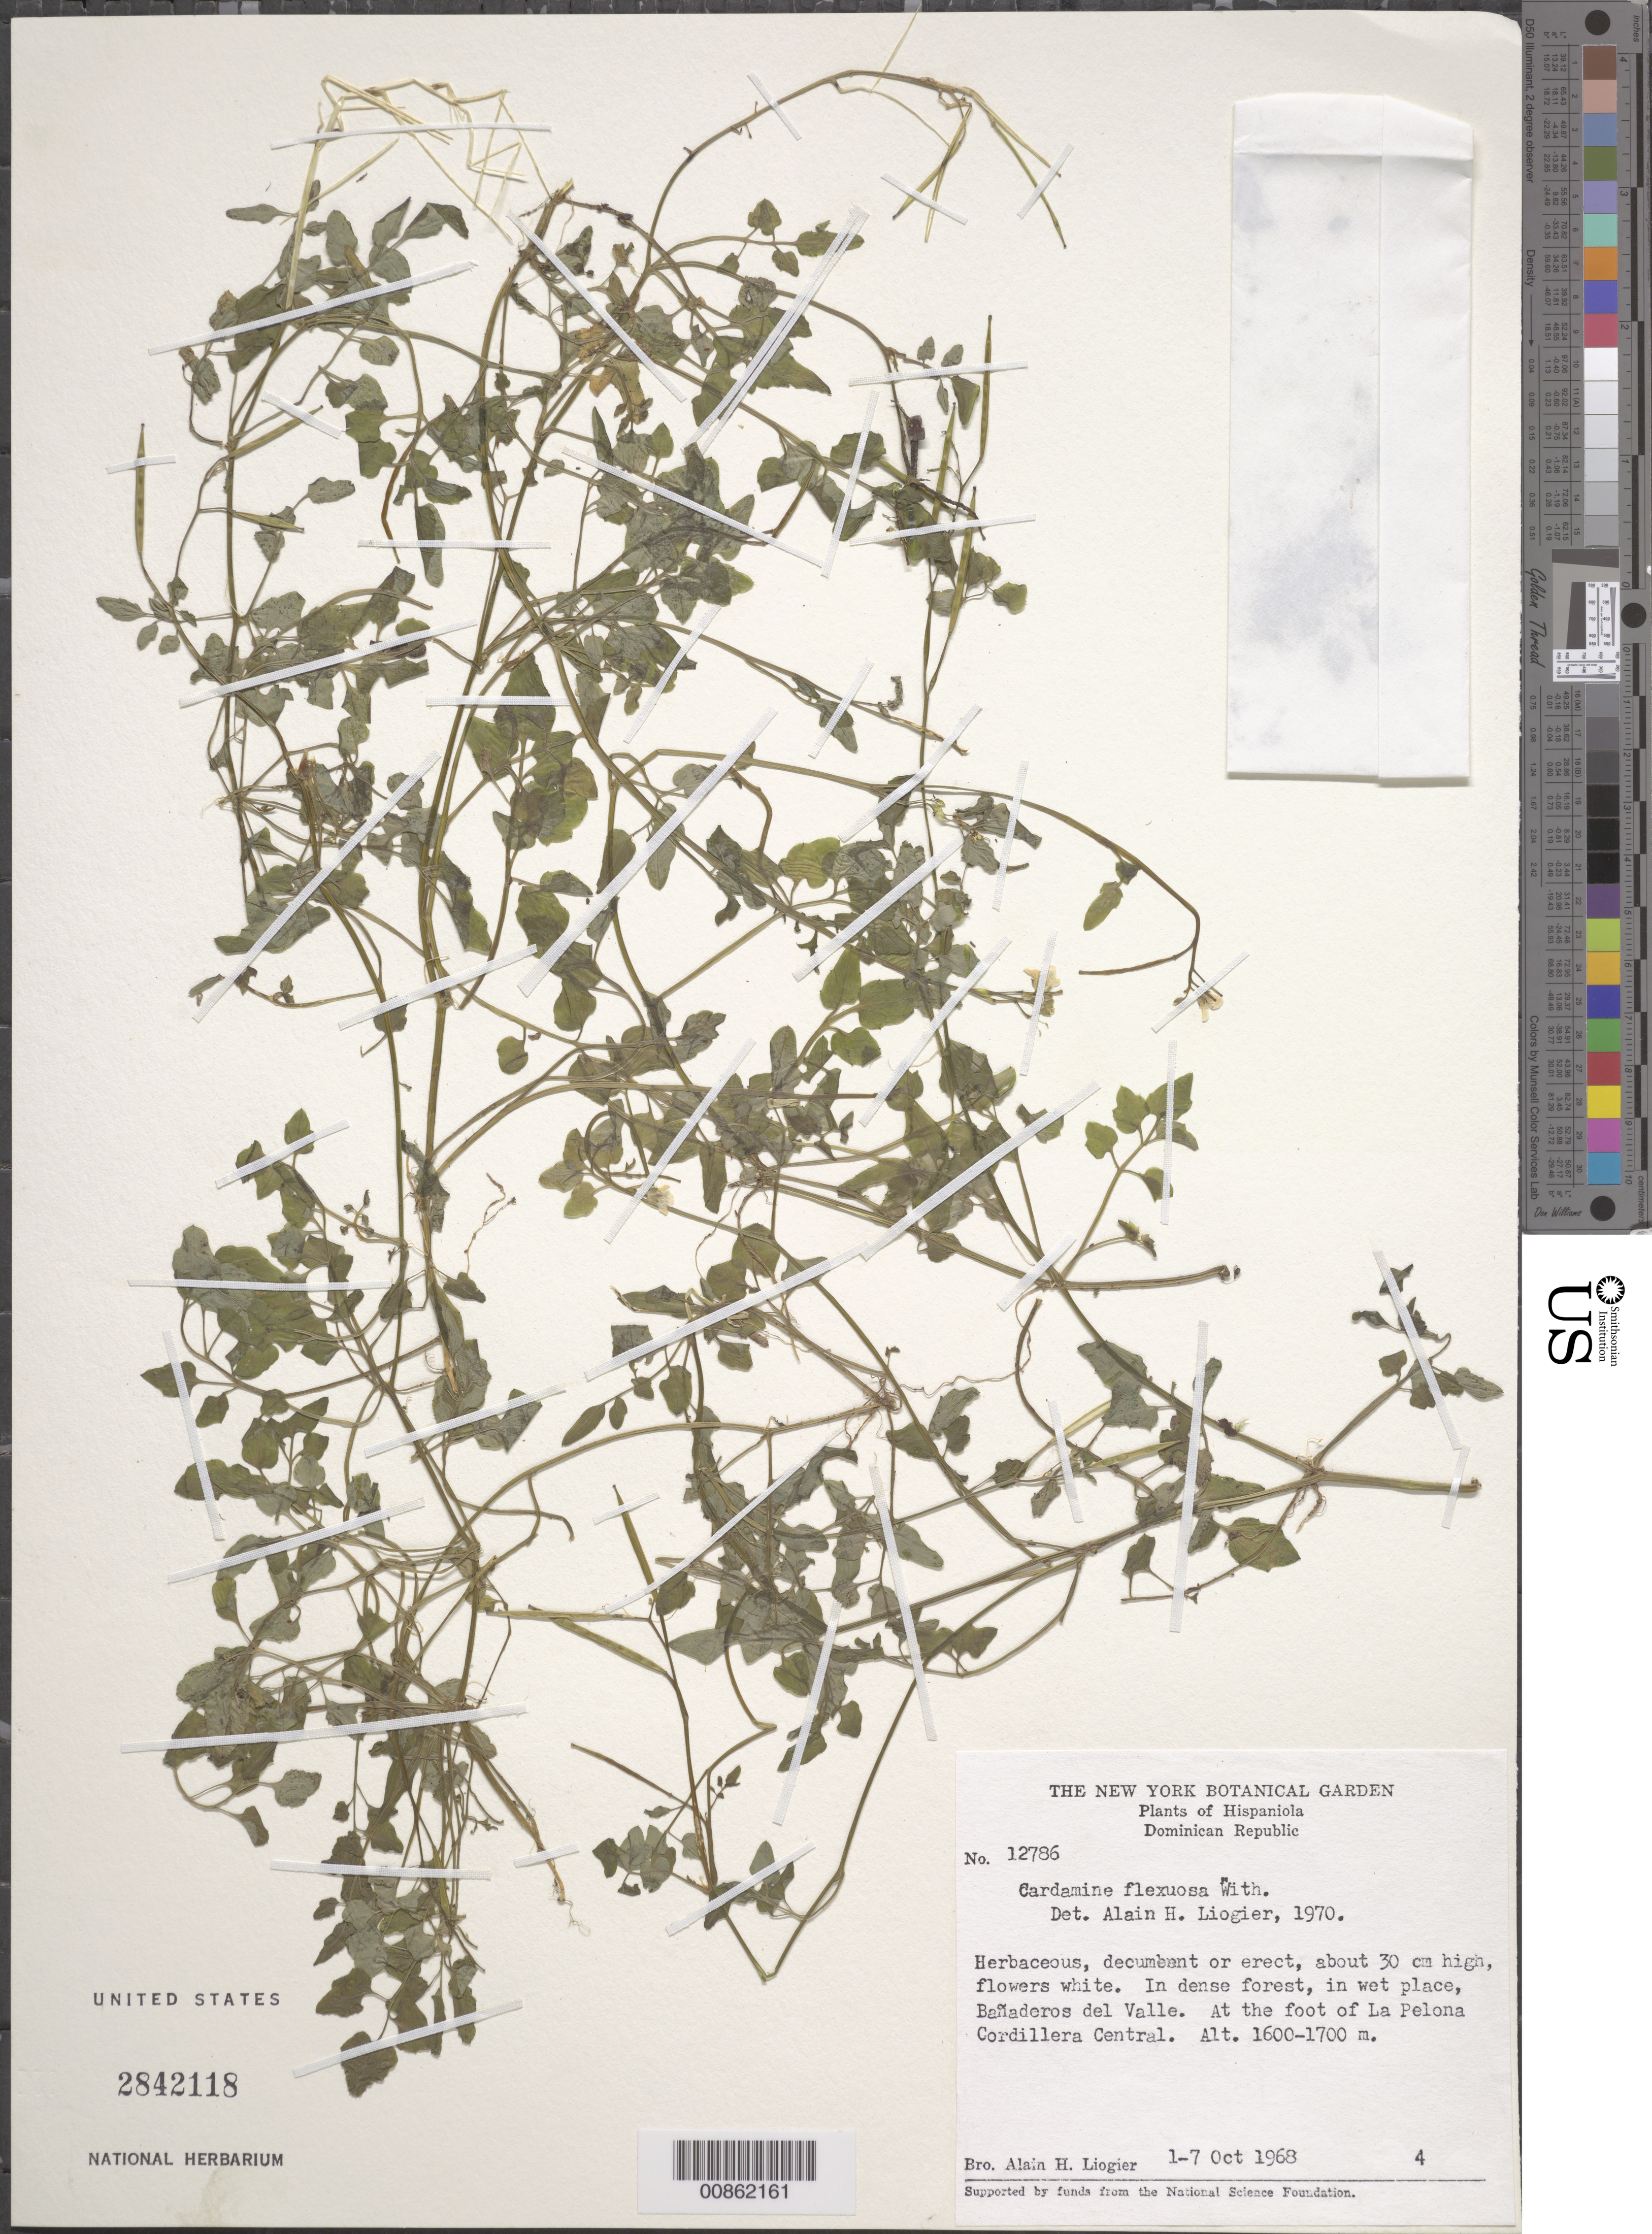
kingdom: Plantae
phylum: Tracheophyta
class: Magnoliopsida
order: Brassicales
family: Brassicaceae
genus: Cardamine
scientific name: Cardamine flexuosa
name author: With.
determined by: Liogier, Alain H.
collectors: A. H. Liogier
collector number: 12786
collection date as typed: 01 Oct 1968 to 07 Oct 1968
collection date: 1968-10-01/1968-10-07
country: Dominican Republic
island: Hispaniola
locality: Bañaderos del Valle. At the foot of La Pelona, Cordillera Central.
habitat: In dense forest, in wet place.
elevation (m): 1600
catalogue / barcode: US 2842118